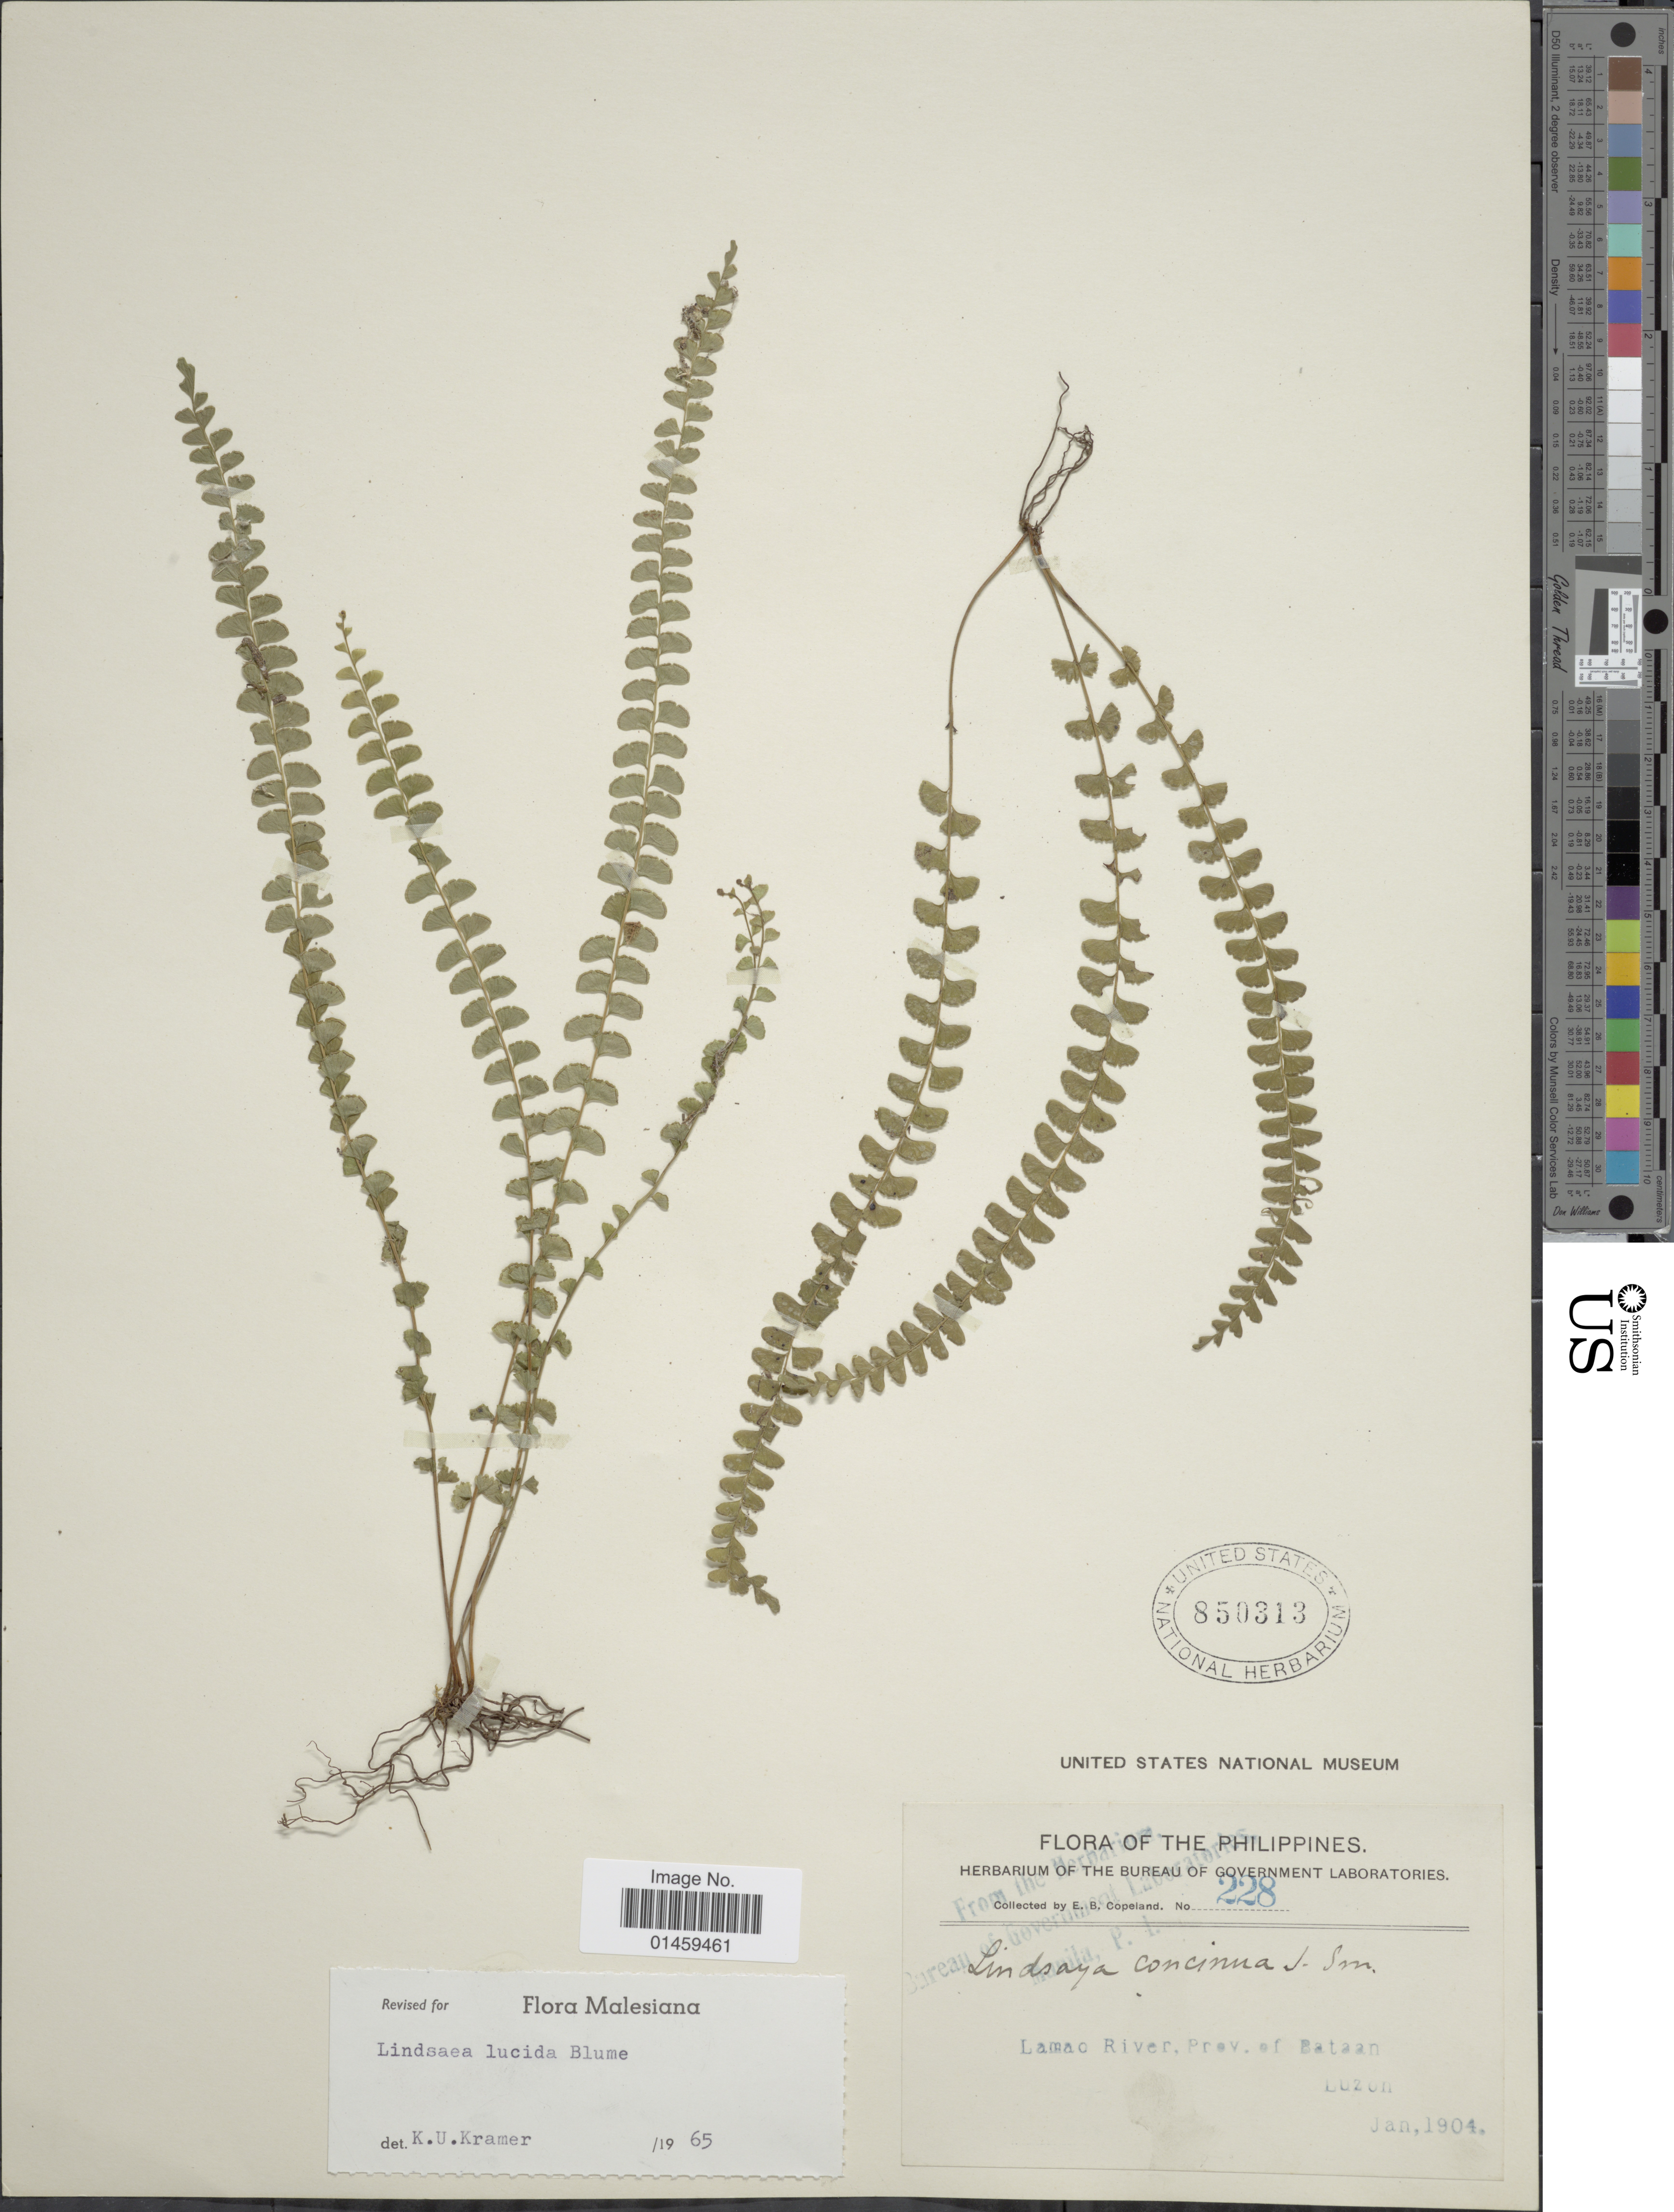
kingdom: Plantae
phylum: Tracheophyta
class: Polypodiopsida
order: Polypodiales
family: Lindsaeaceae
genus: Lindsaea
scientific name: Lindsaea lucida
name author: Blume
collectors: E. B. Copeland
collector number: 228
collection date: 1904-01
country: Philippines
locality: Lamao River, Prov. of Bataan, Luzon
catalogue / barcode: US 850313